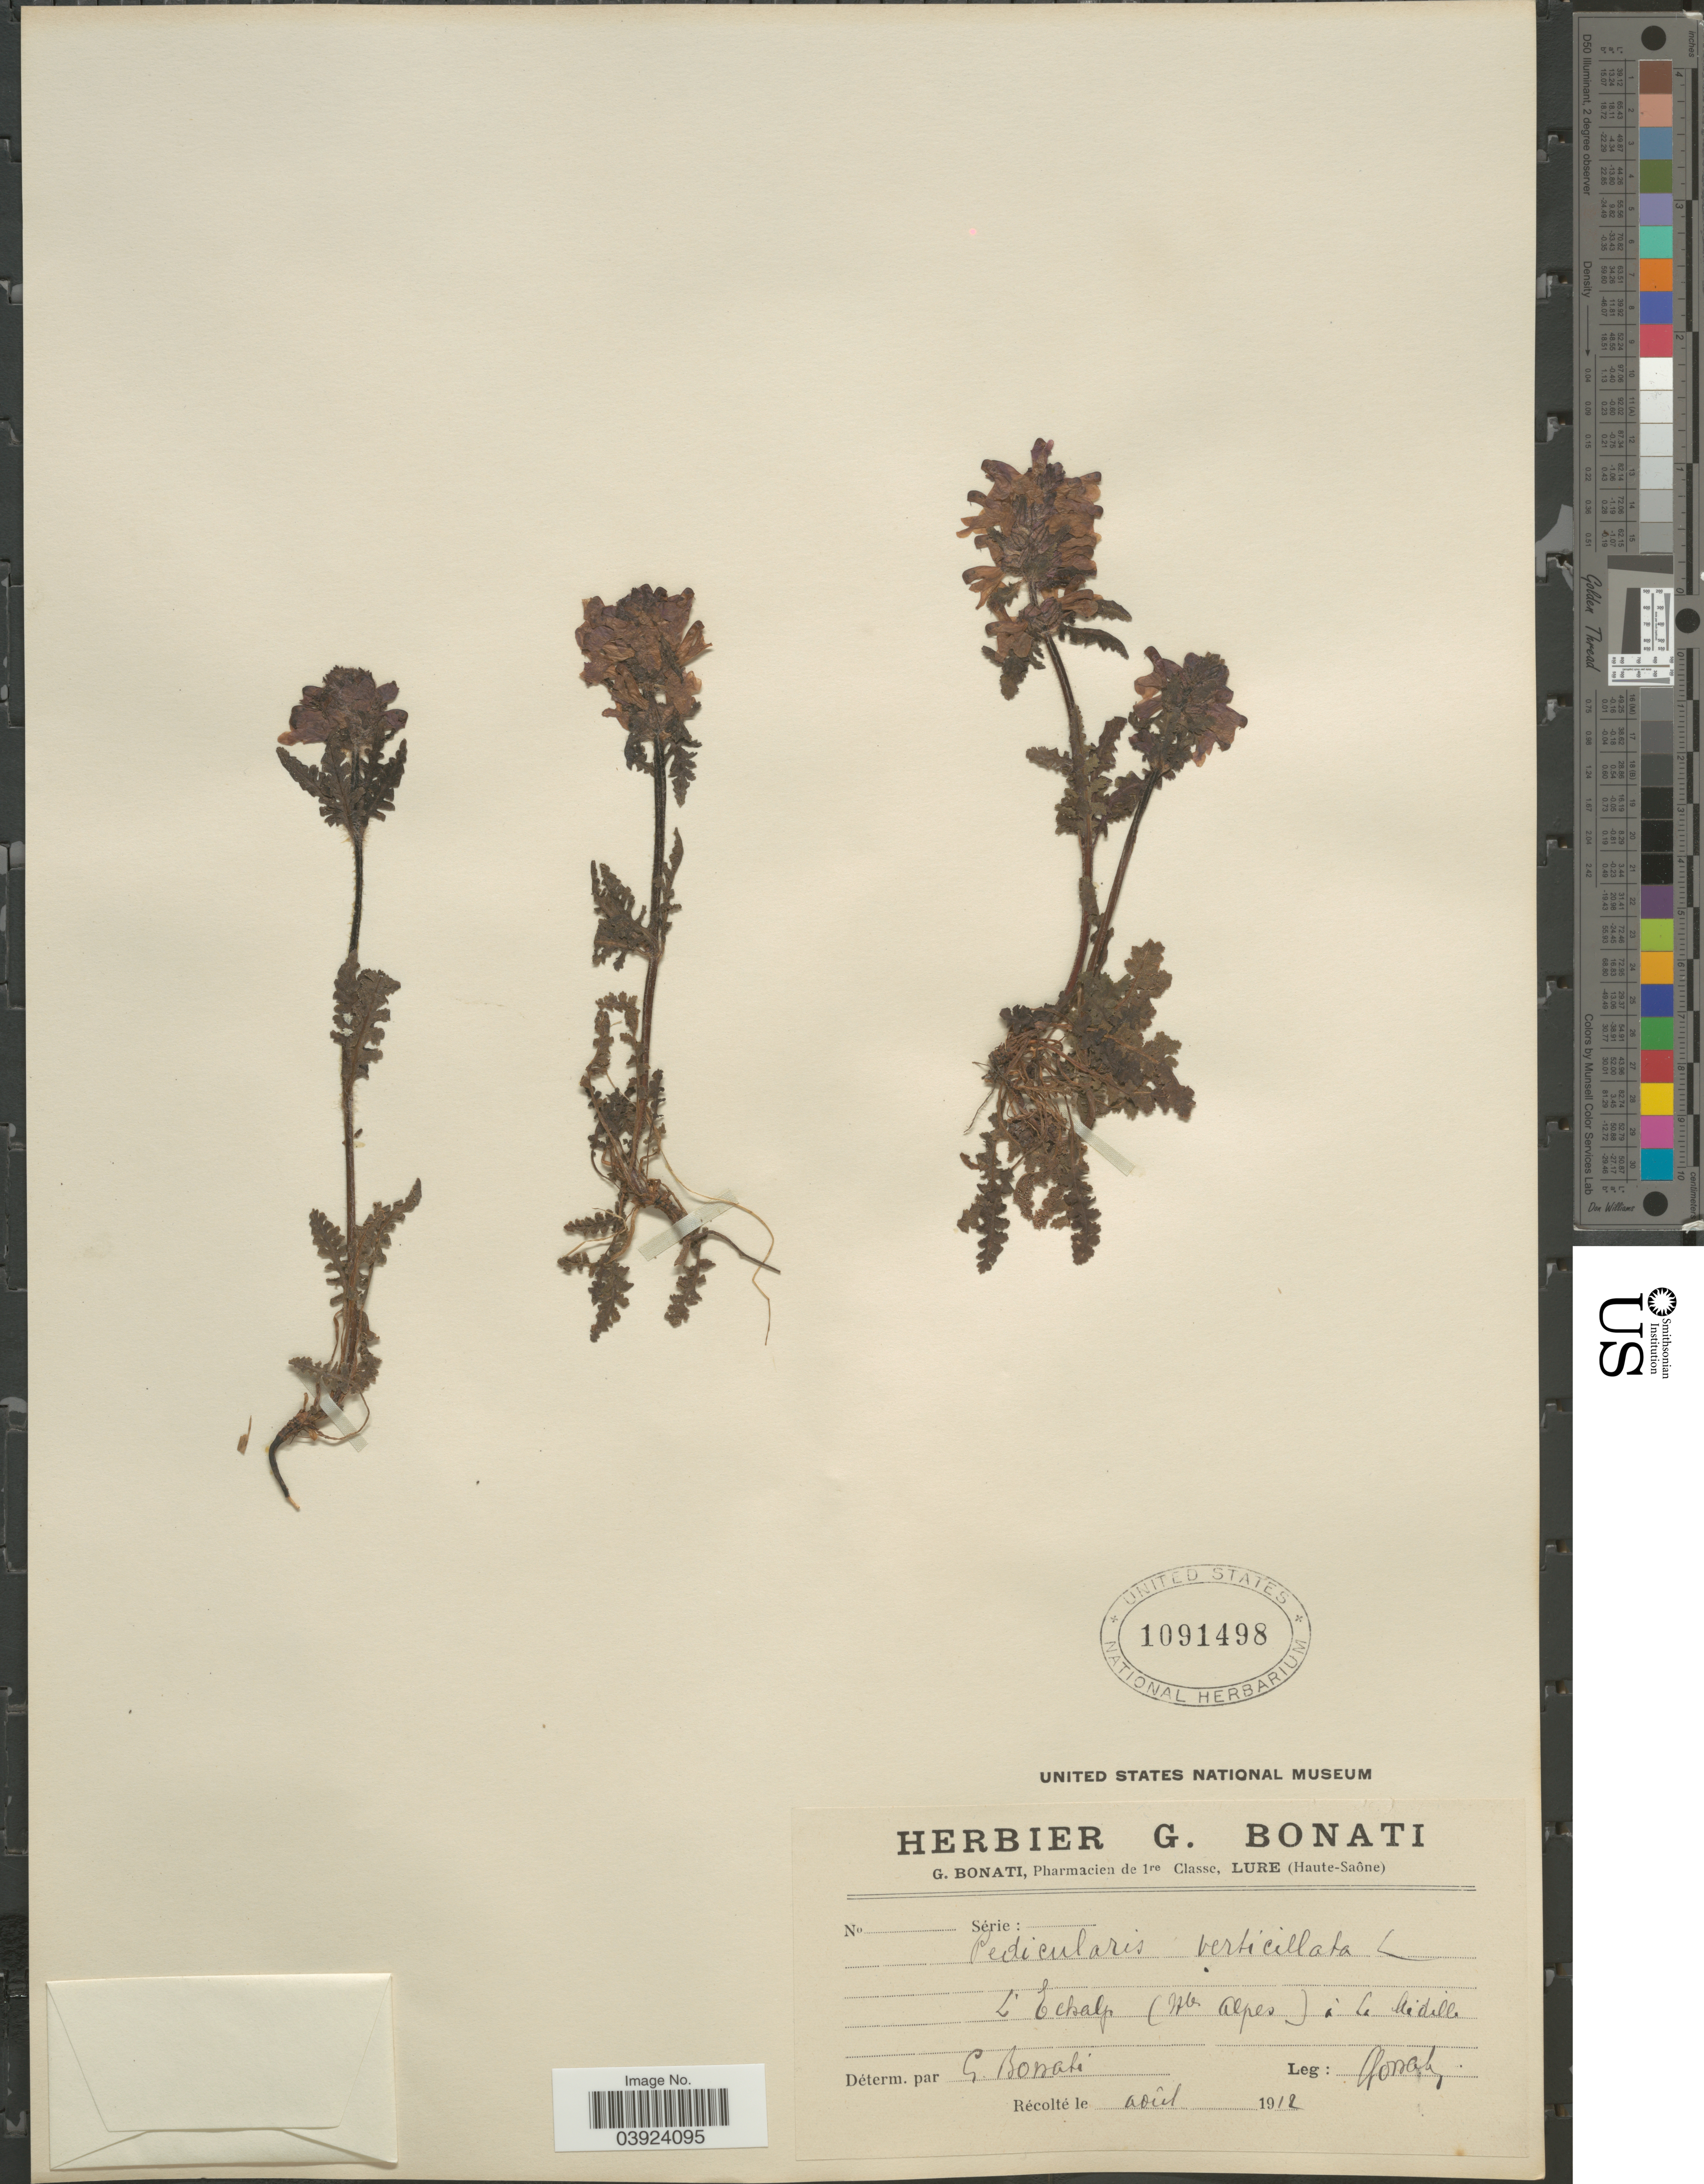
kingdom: Plantae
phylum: Tracheophyta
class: Magnoliopsida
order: Lamiales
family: Orobanchaceae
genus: Pedicularis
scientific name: Pedicularis verticillata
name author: L.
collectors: G. Bonati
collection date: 1912-08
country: France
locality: L'Echap (Hte. Alpes) à La Aidille.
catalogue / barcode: US 1091498